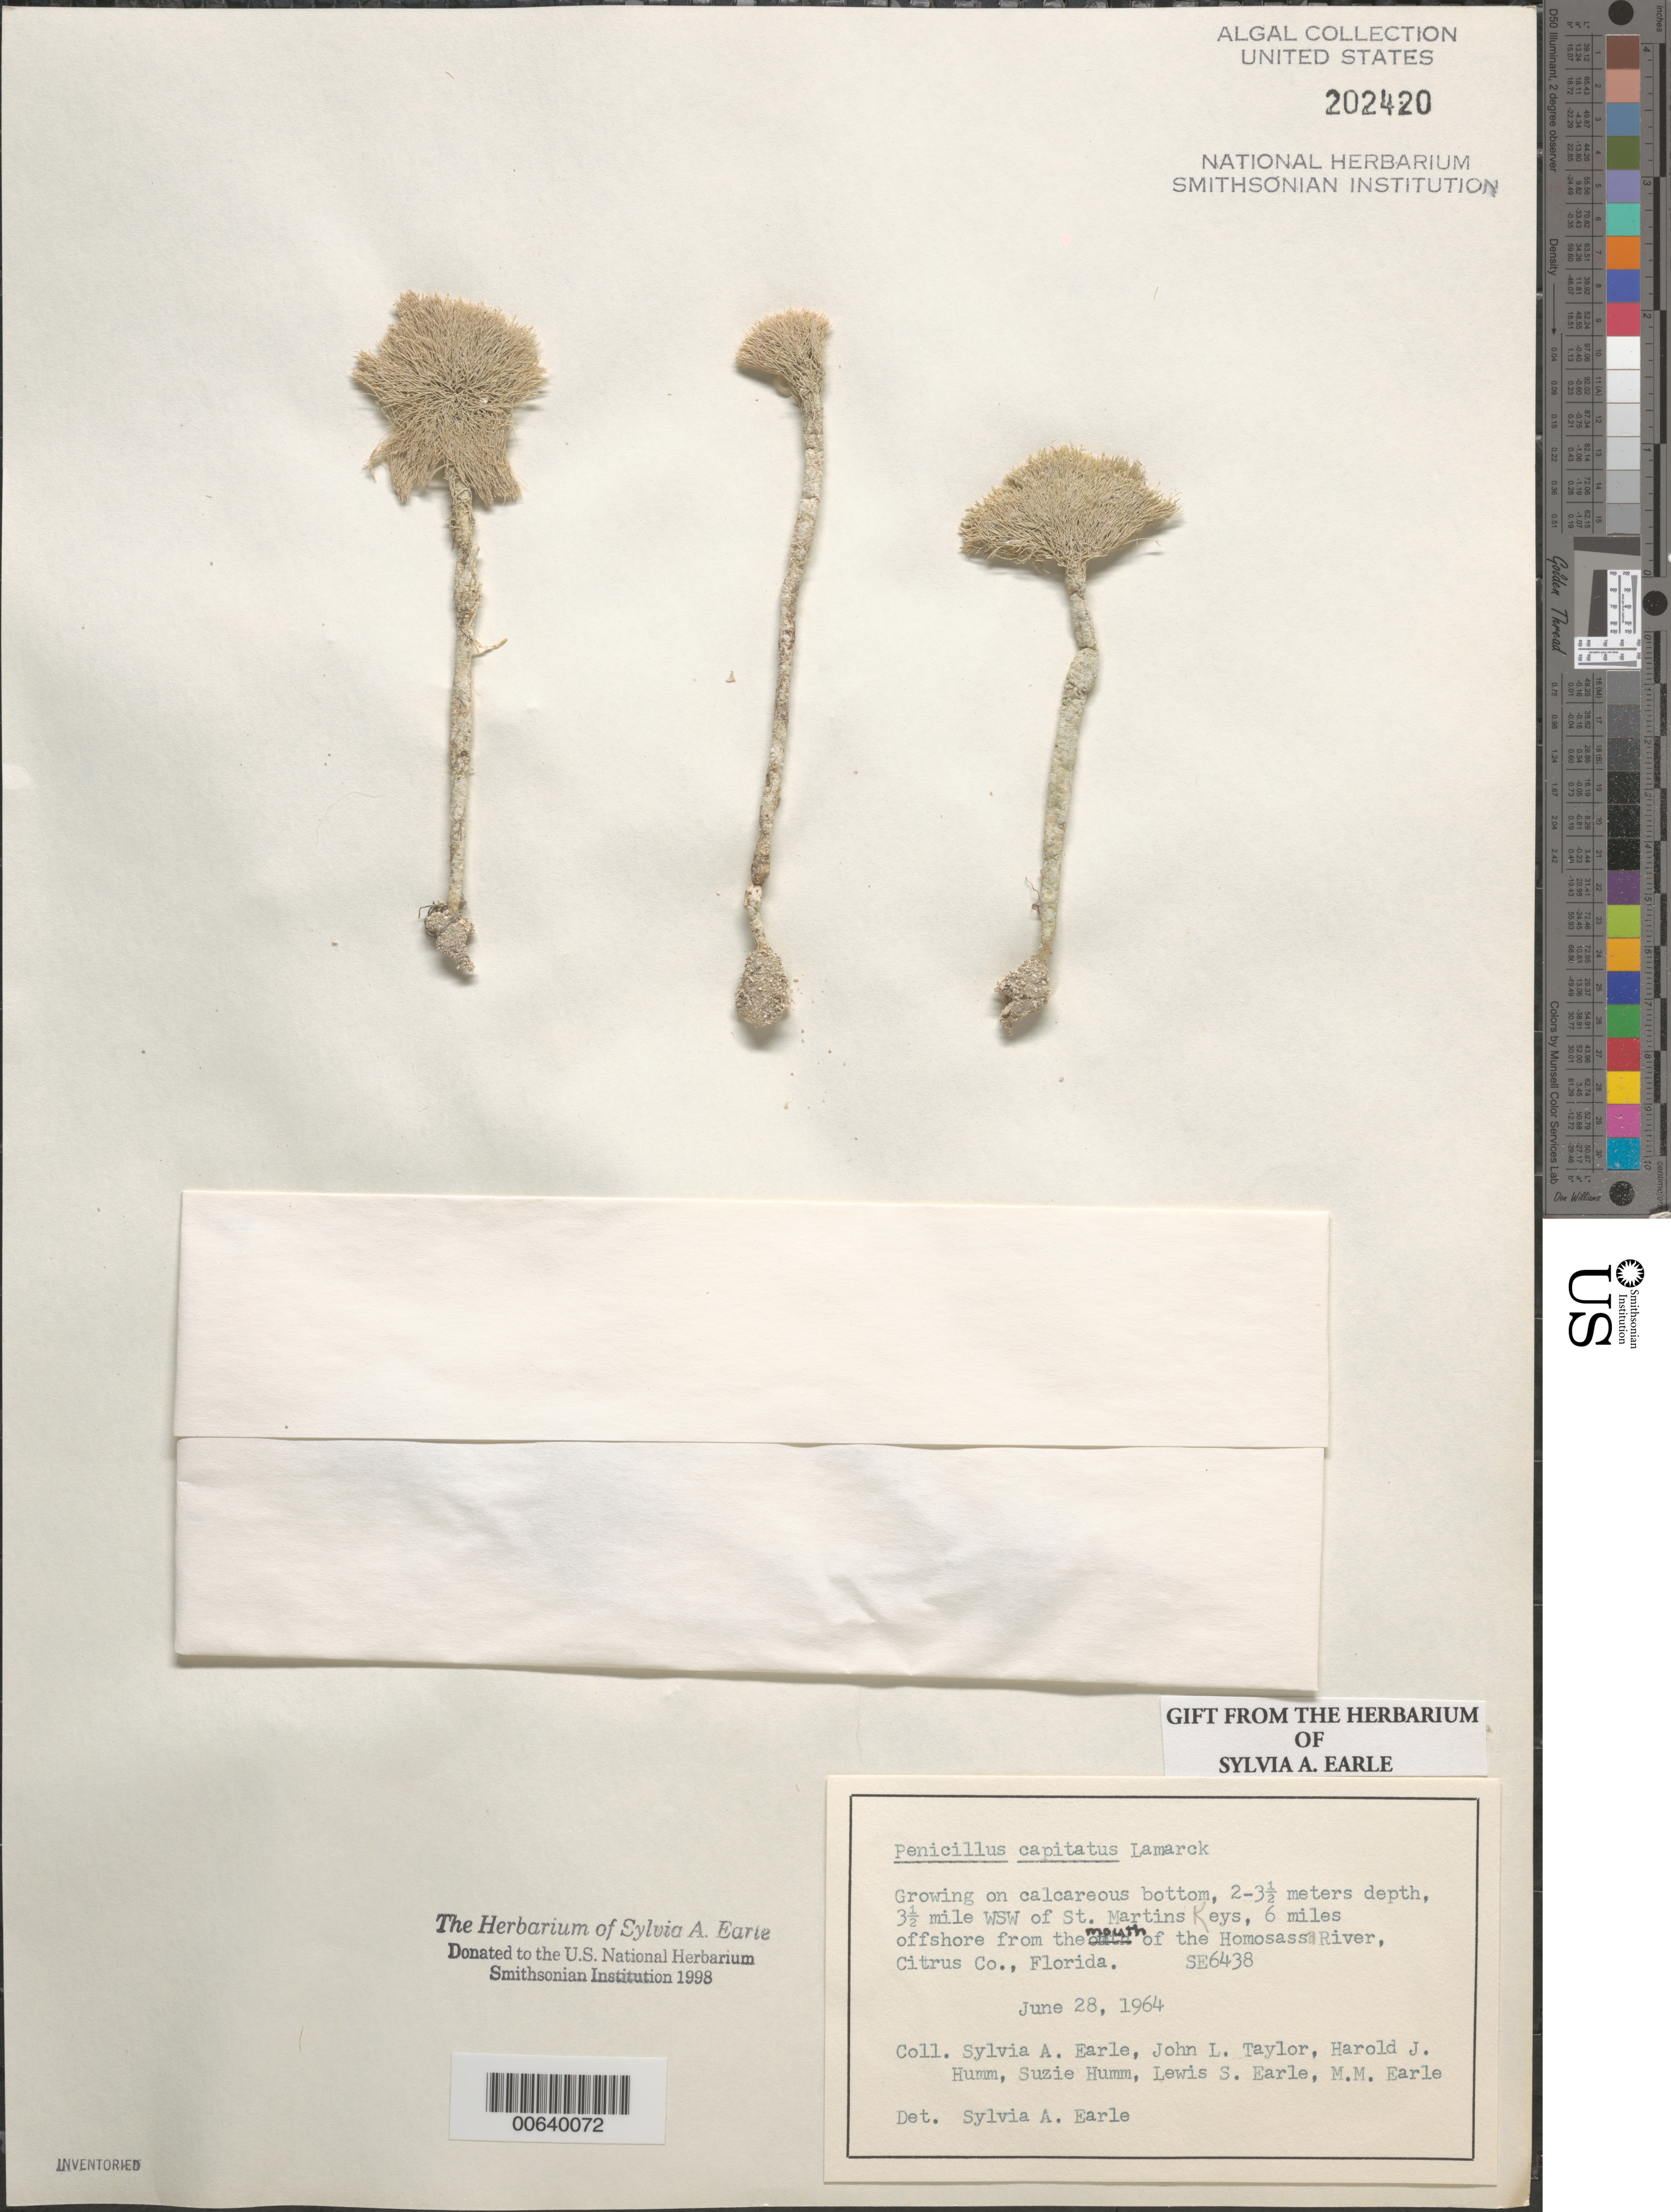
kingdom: Plantae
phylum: Chlorophyta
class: Ulvophyceae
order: Bryopsidales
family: Udoteaceae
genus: Penicillus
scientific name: Penicillus capitatus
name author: Lam.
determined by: Earle, S. A.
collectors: S. A. Earle, J. L. Taylor, H. J. Humm, S. Humm & L. Earle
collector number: SE 6438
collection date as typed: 28 Jun 1964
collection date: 1964-06-28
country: United States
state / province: Florida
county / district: Citrus County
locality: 6 miles off Homosassa River mouth, 3.5 miles west of St. Martins Keys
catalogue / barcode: US 202420